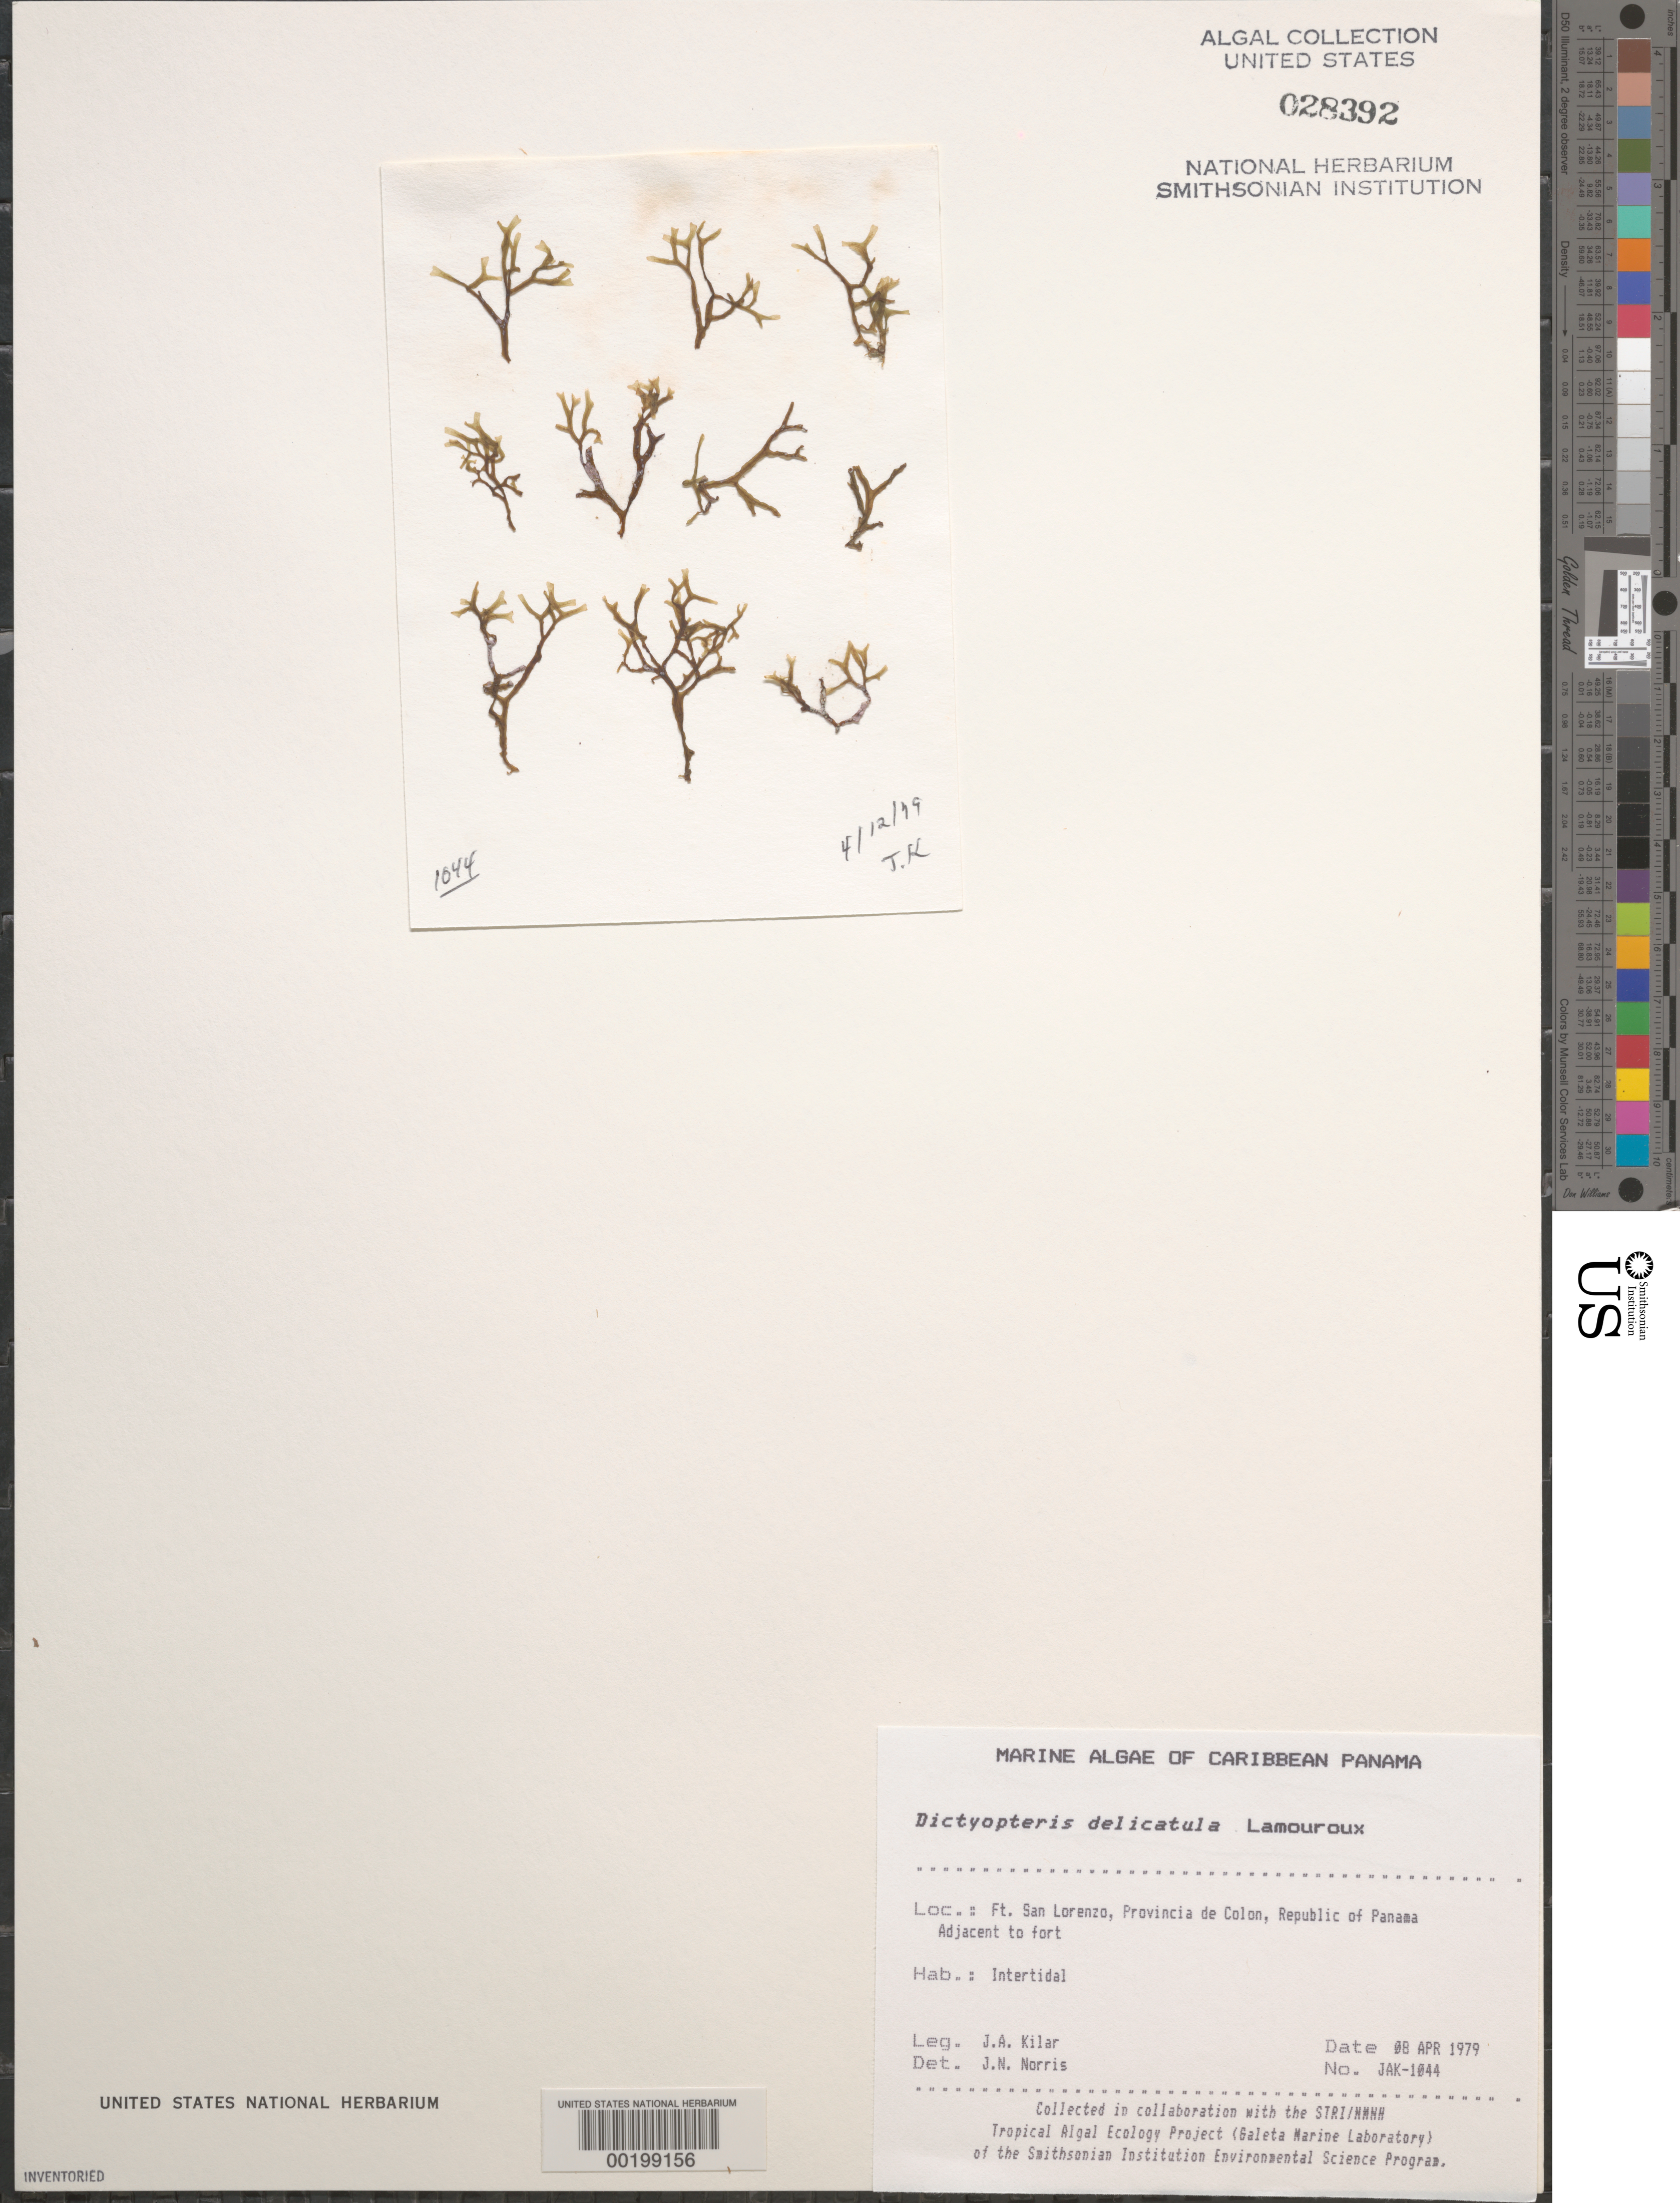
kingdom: Chromista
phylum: Ochrophyta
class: Phaeophyceae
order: Dictyotales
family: Dictyotaceae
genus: Dictyopteris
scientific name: Dictyopteris delicatula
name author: J.V.Lamouroux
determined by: Norris, James N.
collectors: J. A. Kilar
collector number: JAK-1044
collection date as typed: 08 Apr 1979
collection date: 1979-04-08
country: Panama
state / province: Colón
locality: Fort San Lorenzo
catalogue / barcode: US 28392